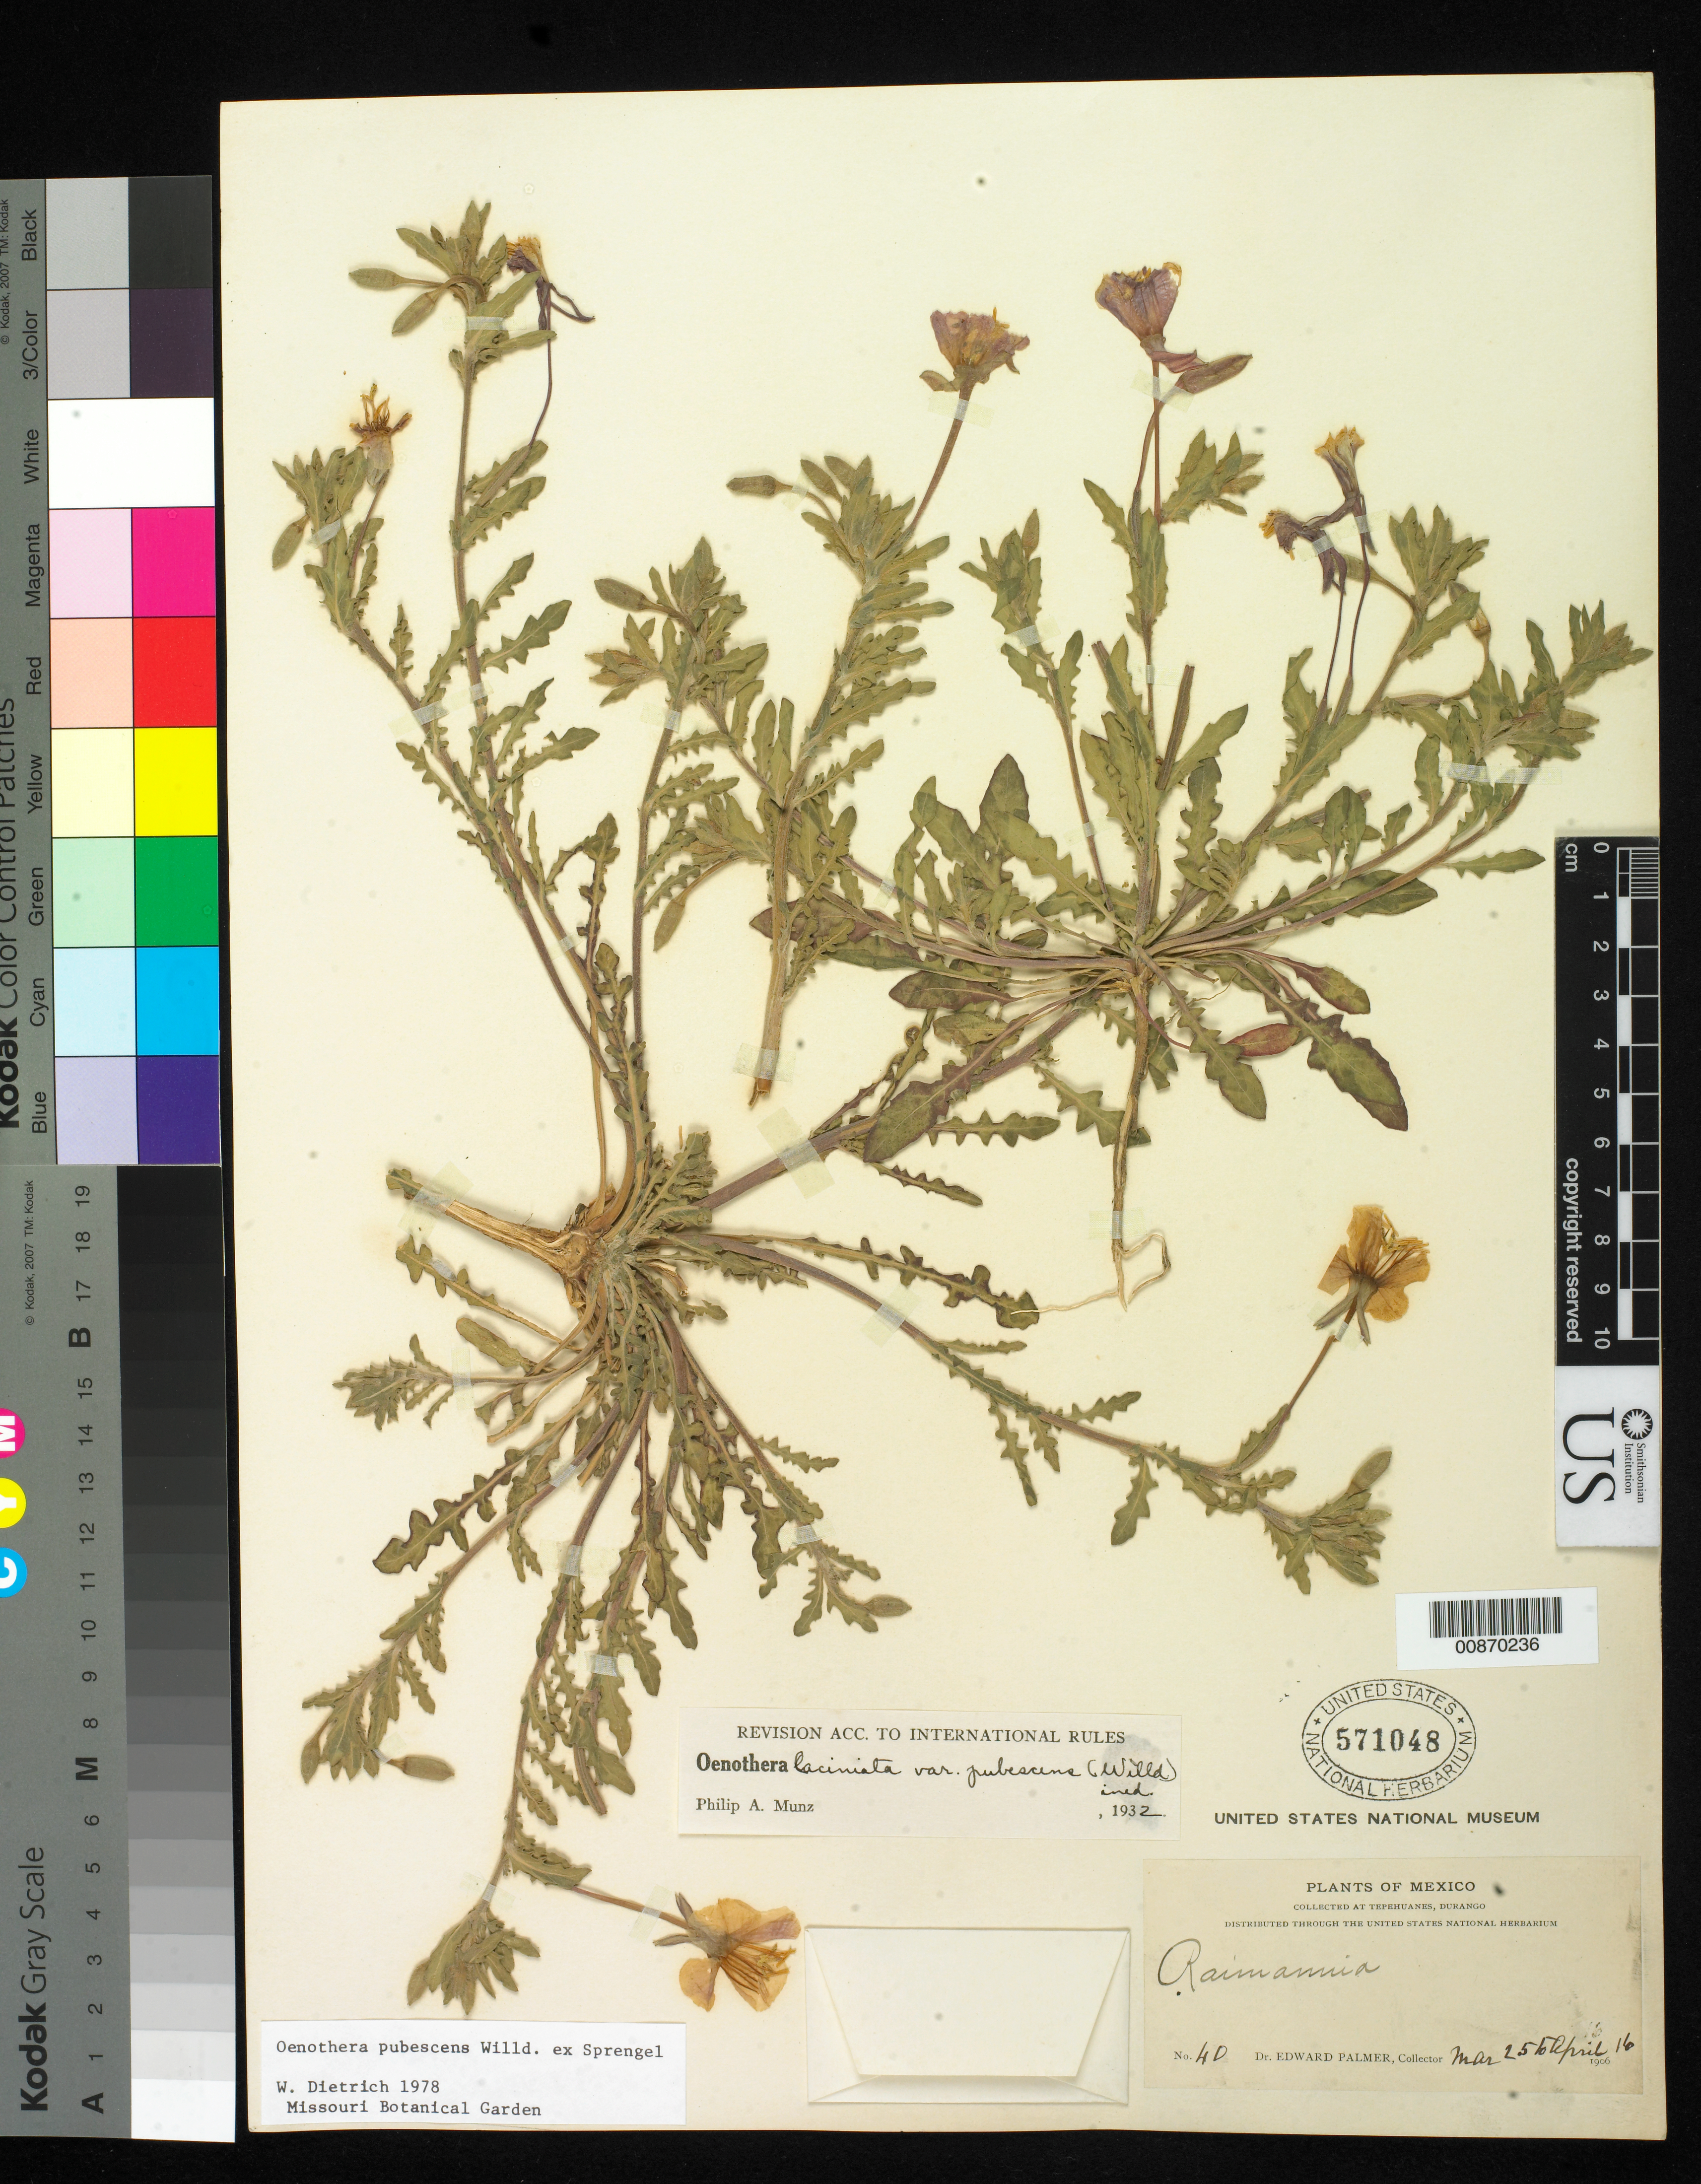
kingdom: Plantae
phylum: Tracheophyta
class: Magnoliopsida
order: Myrtales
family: Onagraceae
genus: Oenothera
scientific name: Oenothera pubescens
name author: Willd. ex Spreng.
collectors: E. Palmer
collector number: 40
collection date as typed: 25 Mar 1906 to 16 Apr 1906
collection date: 1906-03-25/1906-04-16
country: Mexico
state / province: Durango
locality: Tepehuanes, Durango.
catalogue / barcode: US 571048